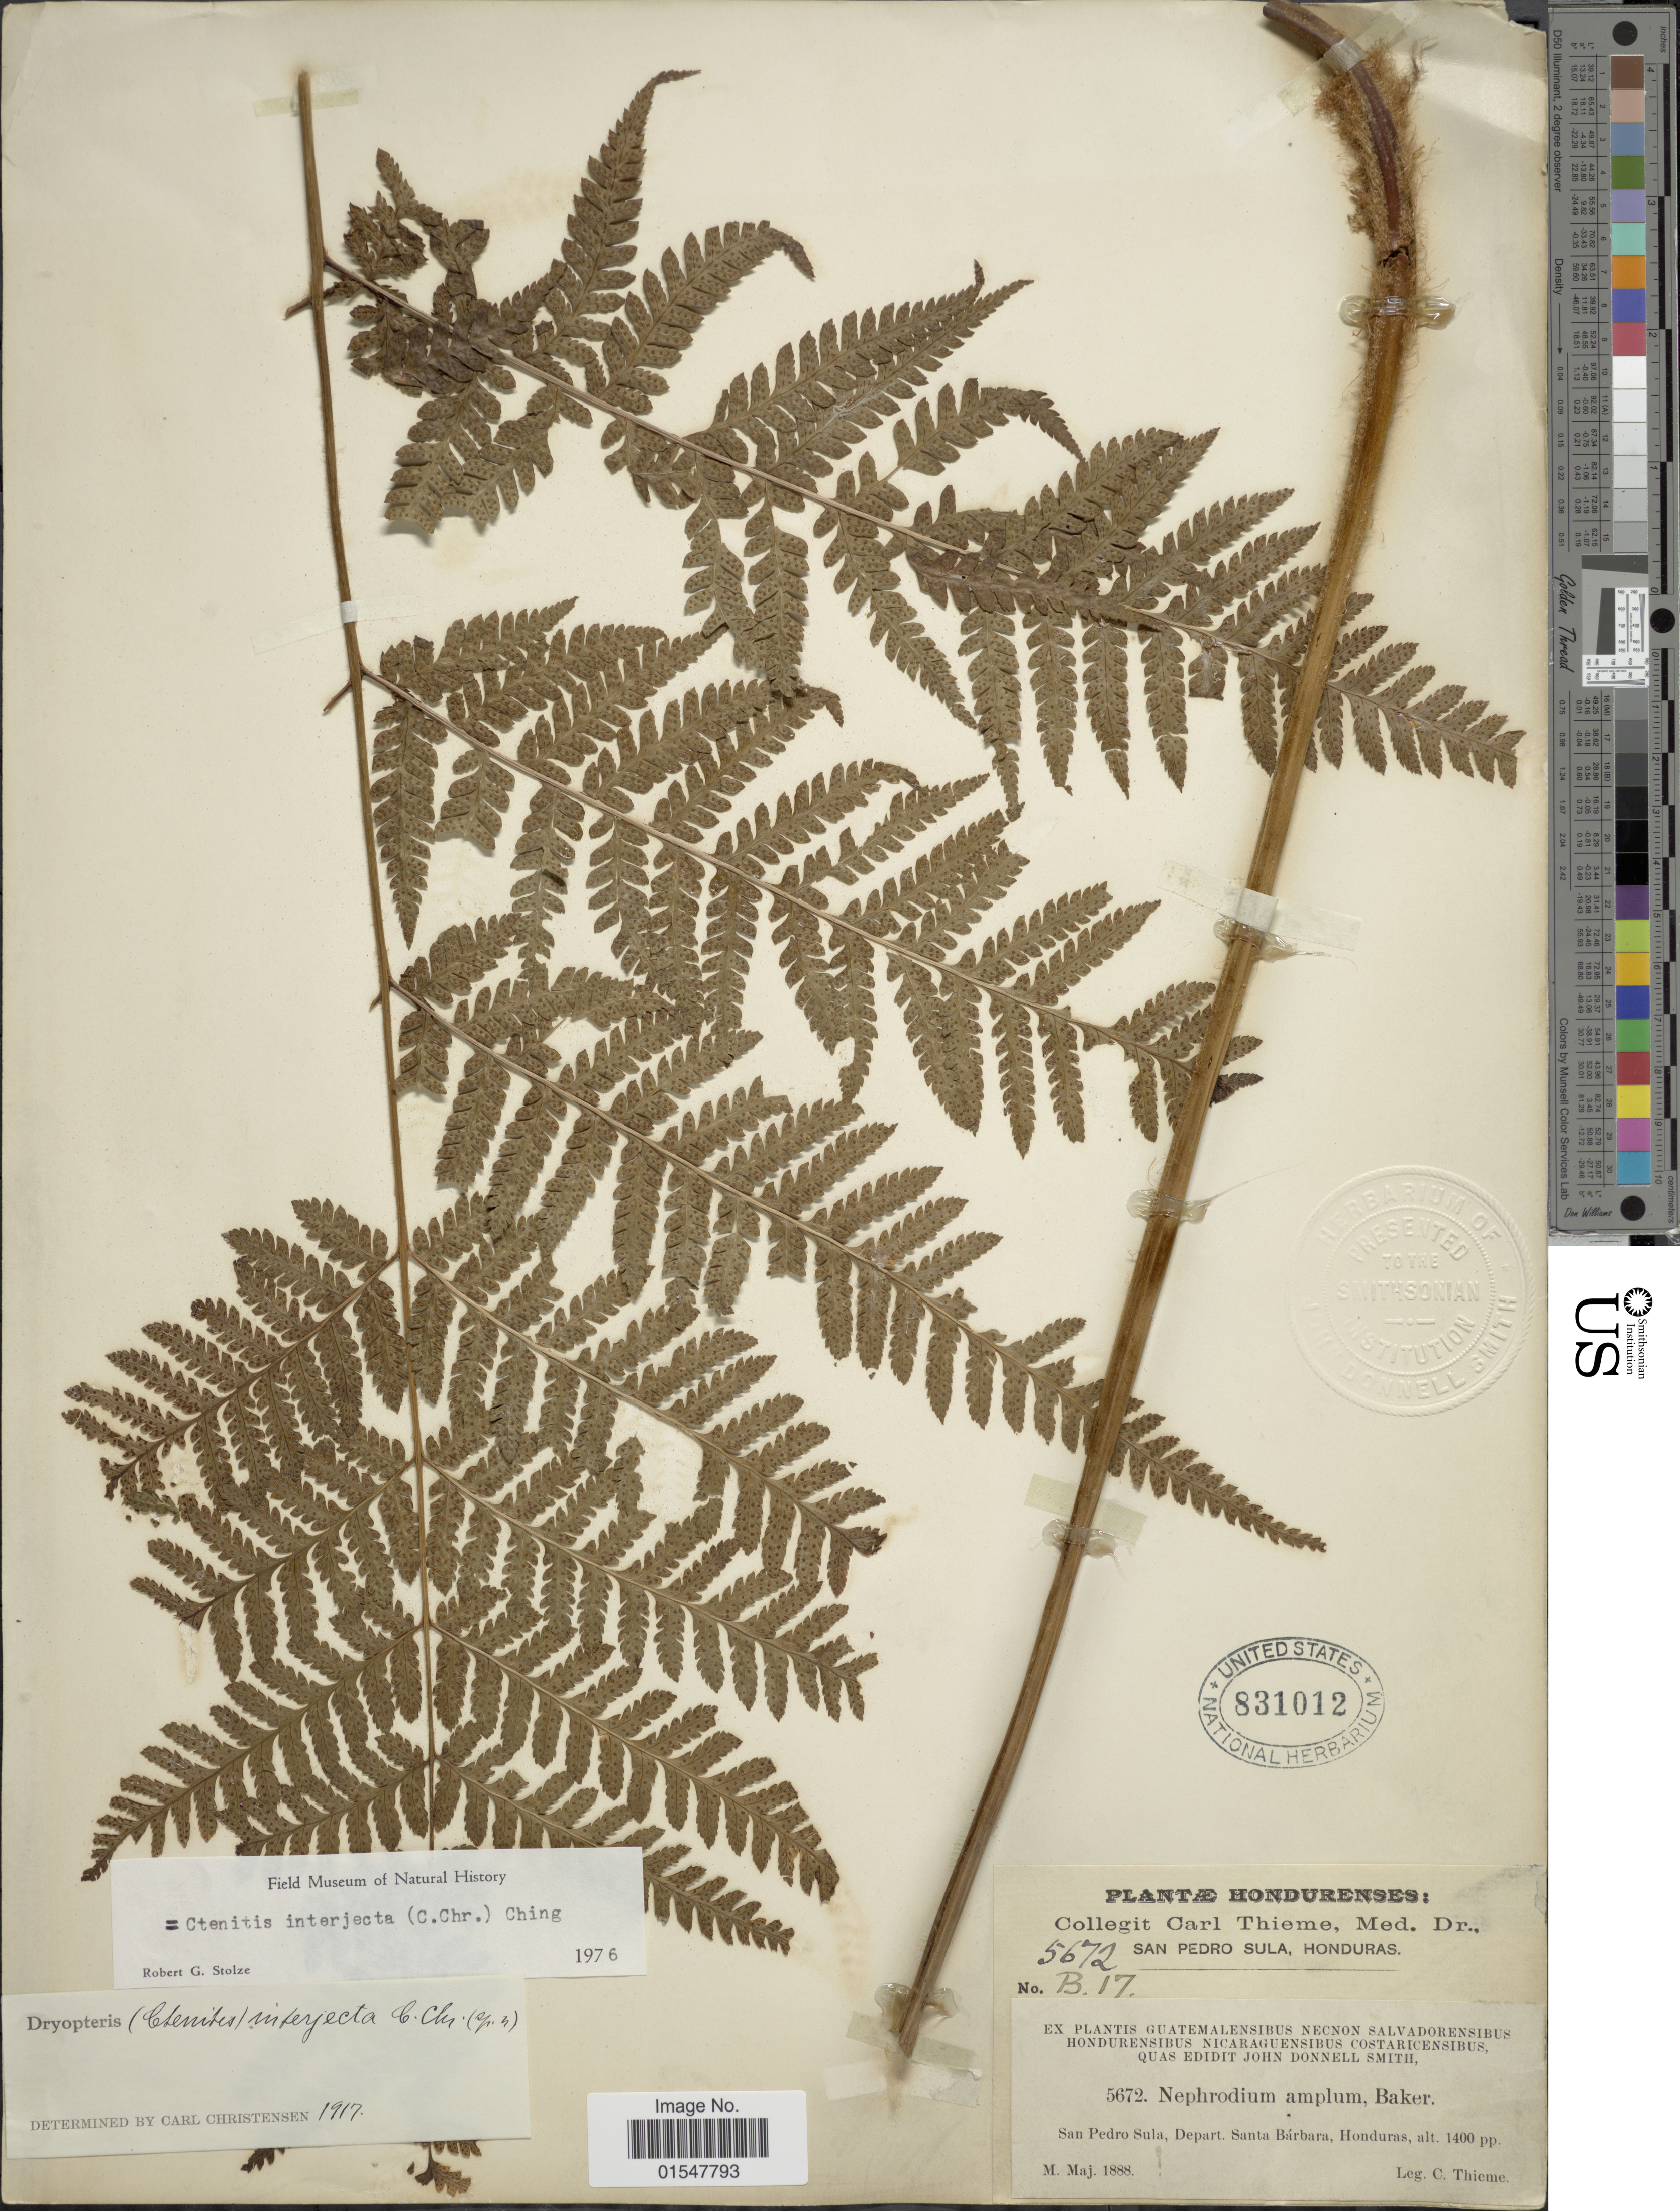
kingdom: Plantae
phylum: Tracheophyta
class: Polypodiopsida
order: Polypodiales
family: Dryopteridaceae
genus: Ctenitis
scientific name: Ctenitis interjecta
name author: (C. Chr.) Ching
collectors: C. Thieme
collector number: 5672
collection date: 1888-05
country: Honduras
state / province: Santa Bárbara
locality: San pedro Sula, Depart. Santa Barbara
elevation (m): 427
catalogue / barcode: US 831012